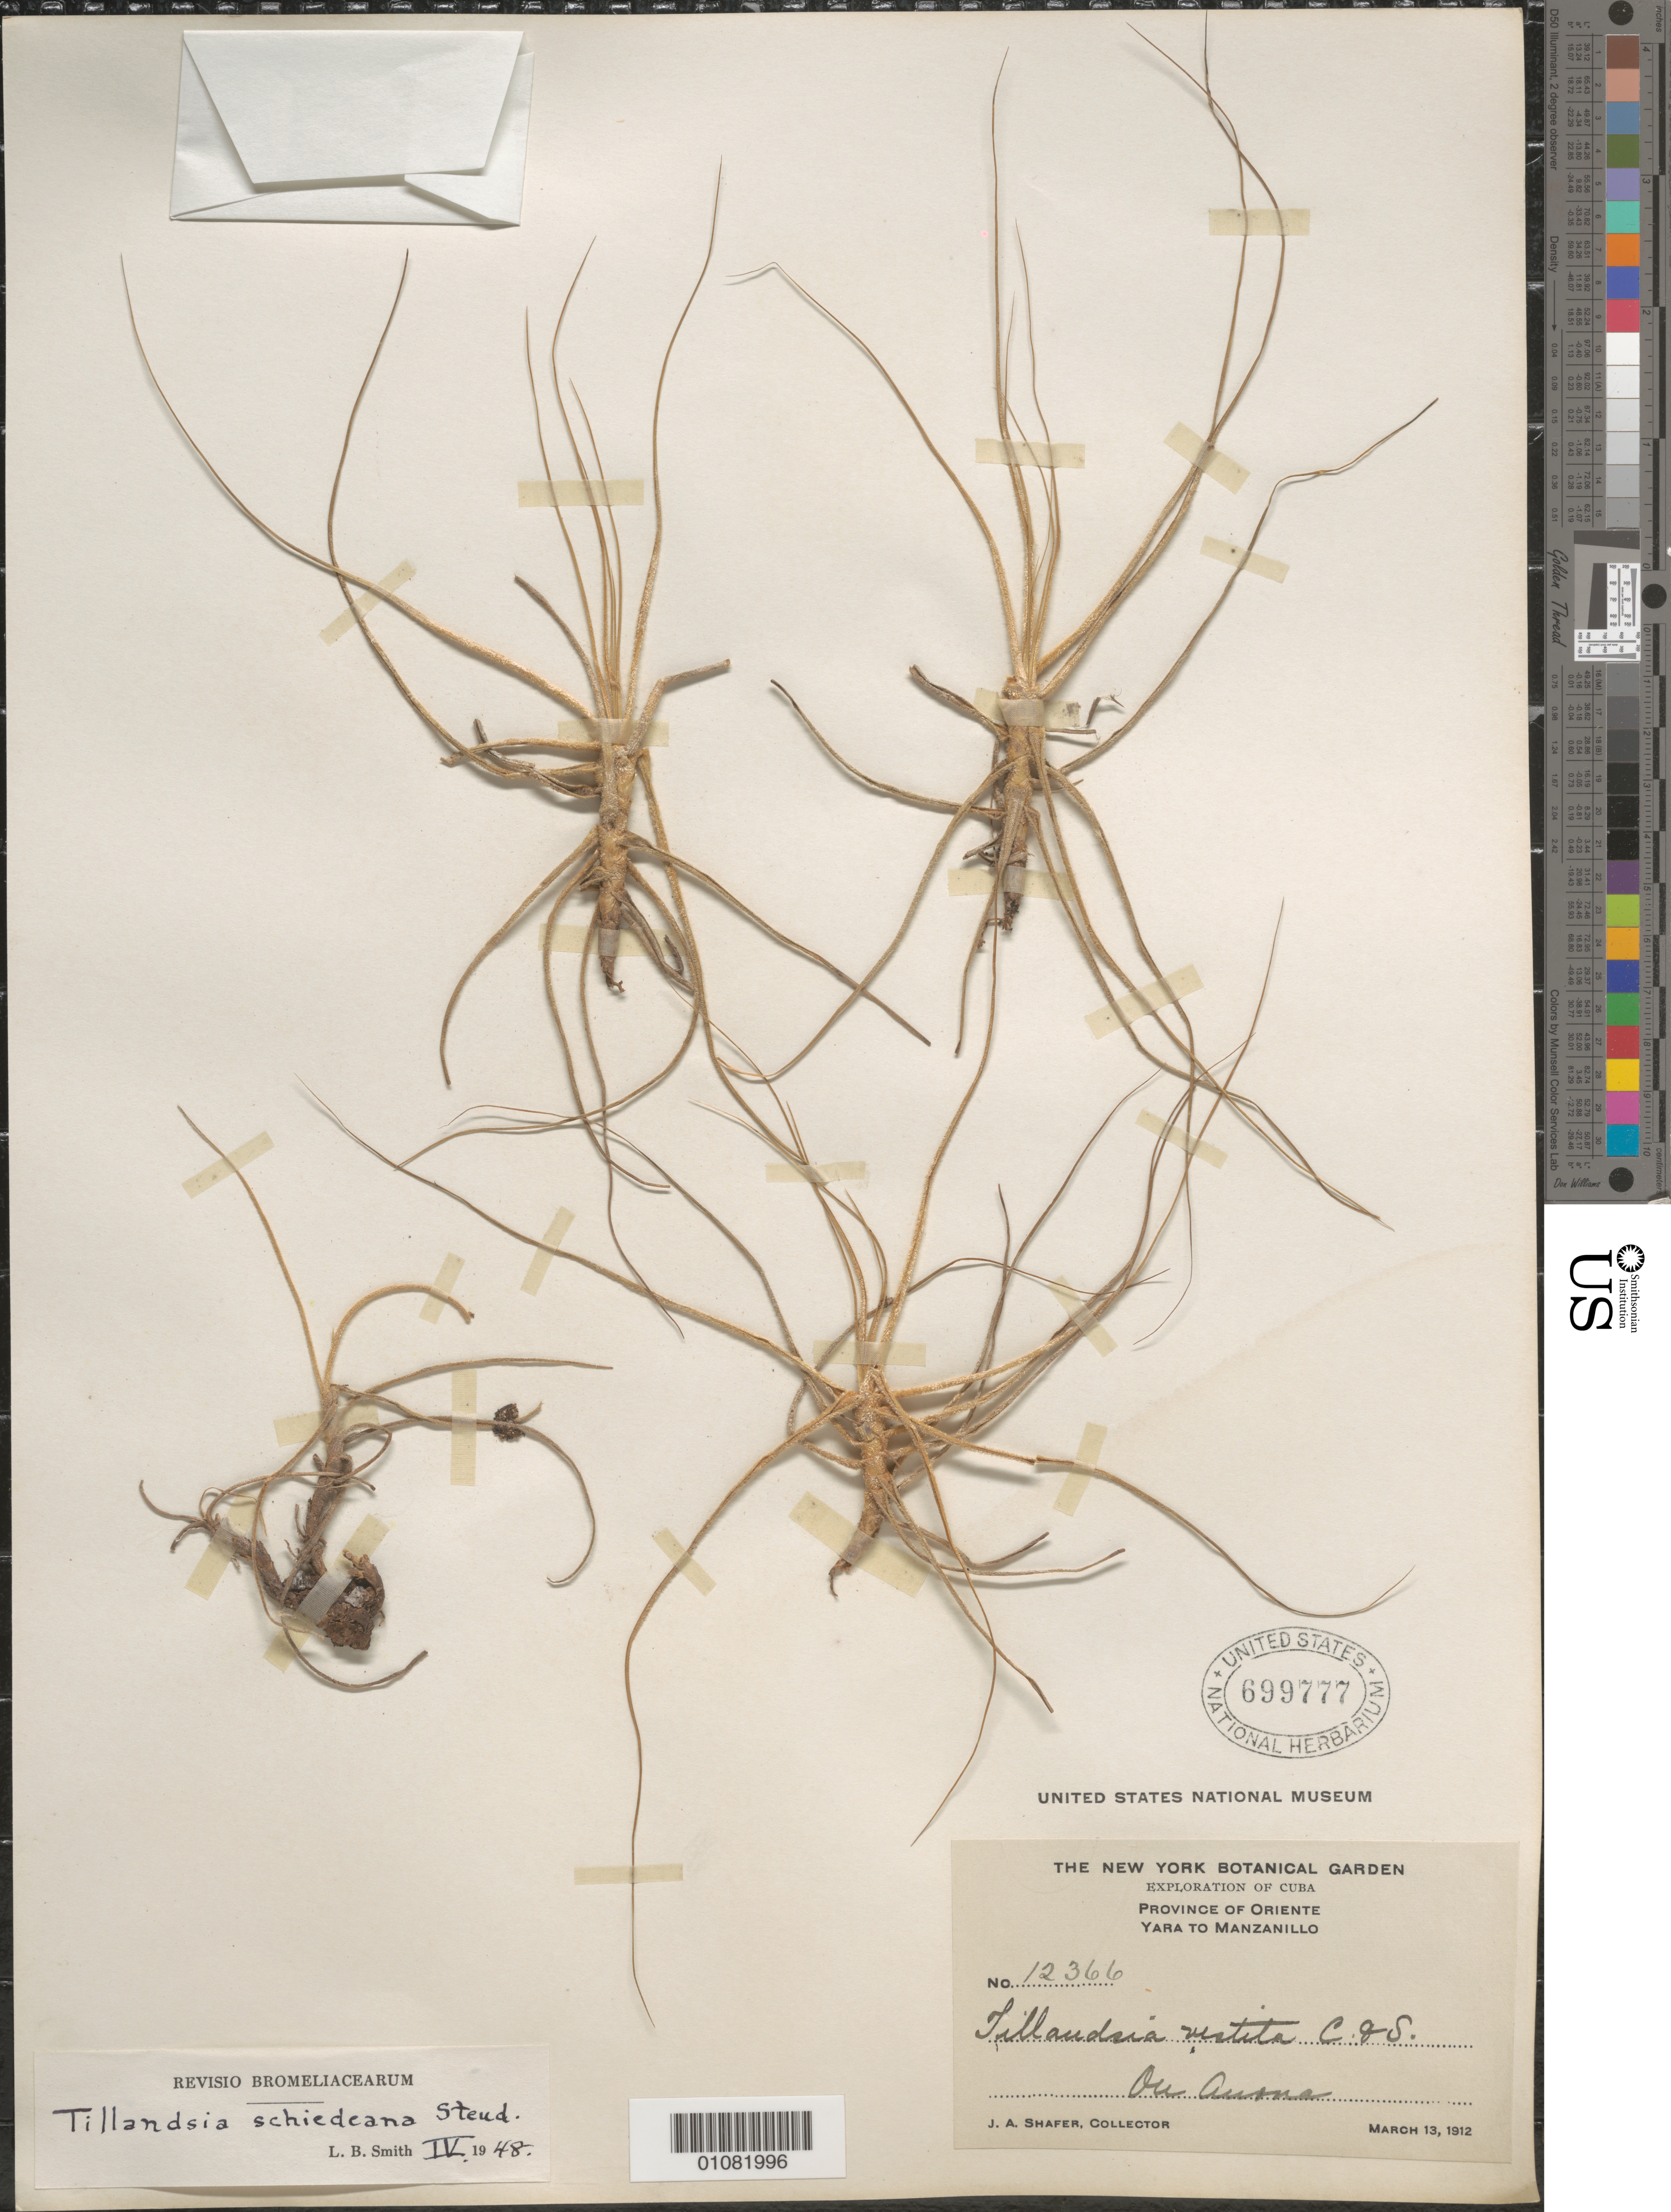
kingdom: Plantae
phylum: Tracheophyta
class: Liliopsida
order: Poales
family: Bromeliaceae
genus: Tillandsia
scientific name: Tillandsia schiedeana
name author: Steud.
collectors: J. A. Shafer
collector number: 12366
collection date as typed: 13 Mar 1912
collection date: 1912-03-13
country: Cuba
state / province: Granma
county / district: Manzanillo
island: Cuba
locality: Province of Oriente, Yara to Manzanillo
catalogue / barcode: US 699777